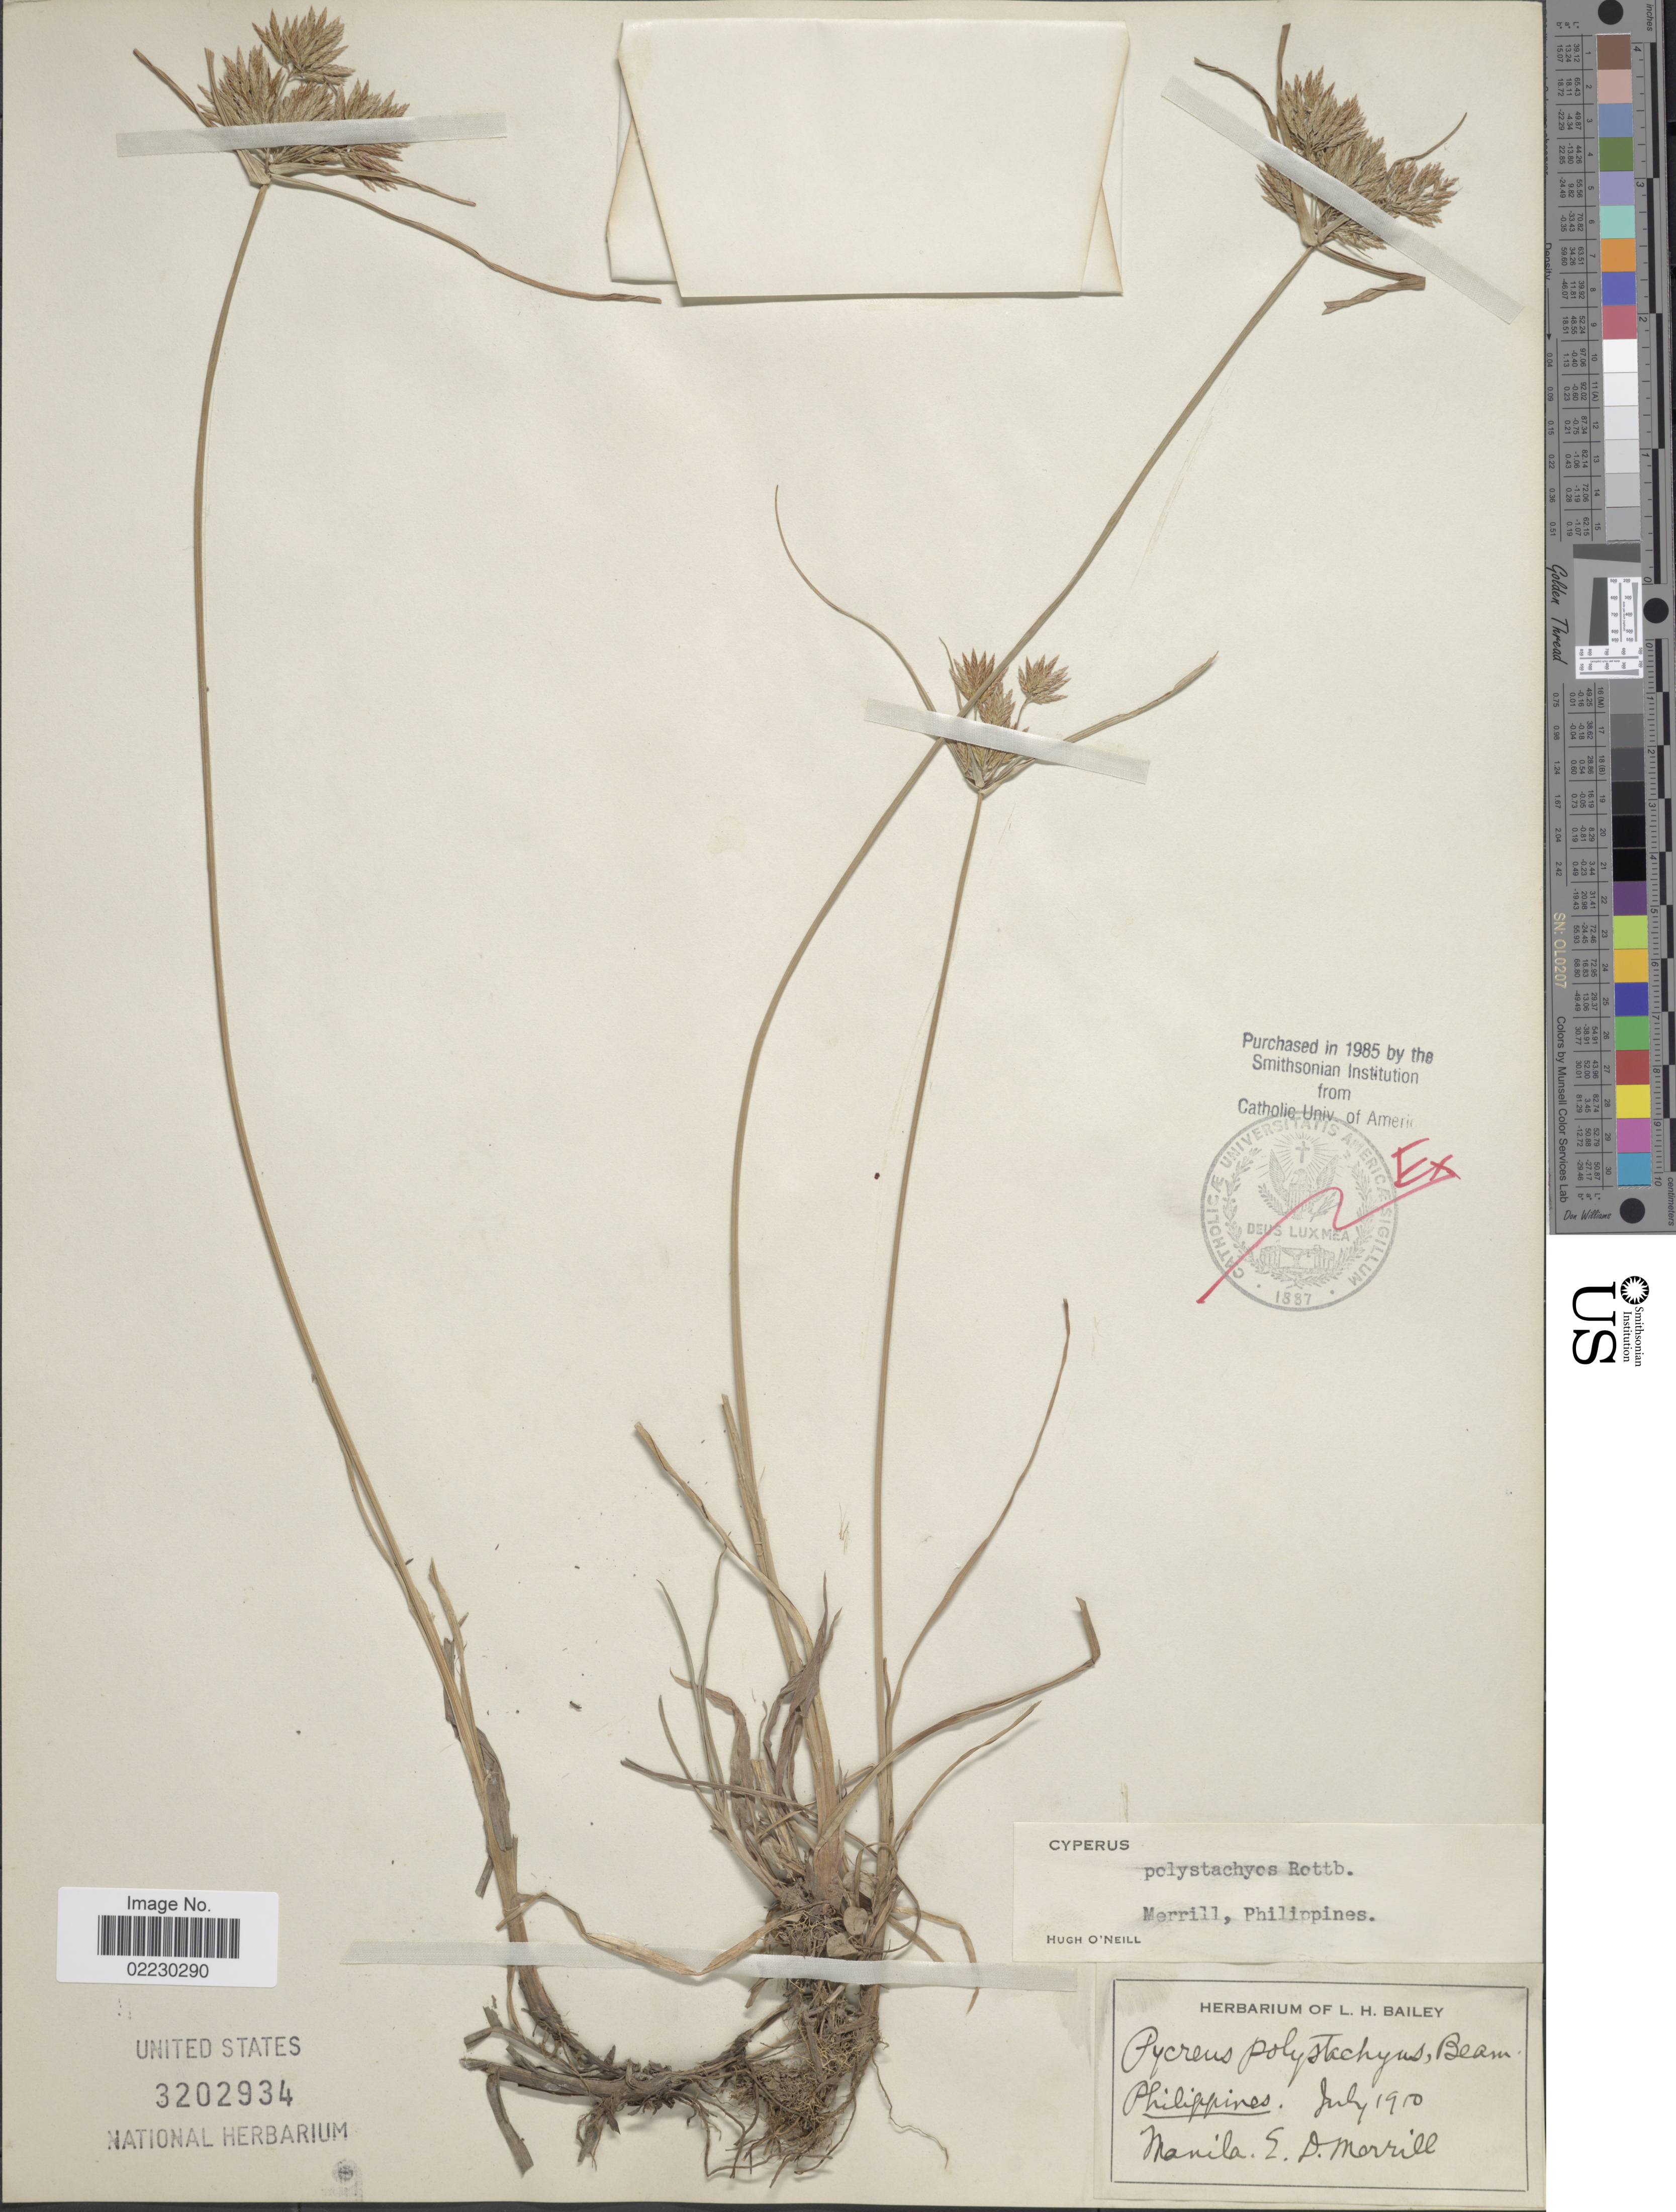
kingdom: Plantae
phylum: Tracheophyta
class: Liliopsida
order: Poales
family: Cyperaceae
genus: Cyperus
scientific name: Cyperus polystachyos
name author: Rottb.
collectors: E. D. Merrill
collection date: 1910-07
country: Philippines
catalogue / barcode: US 3202934